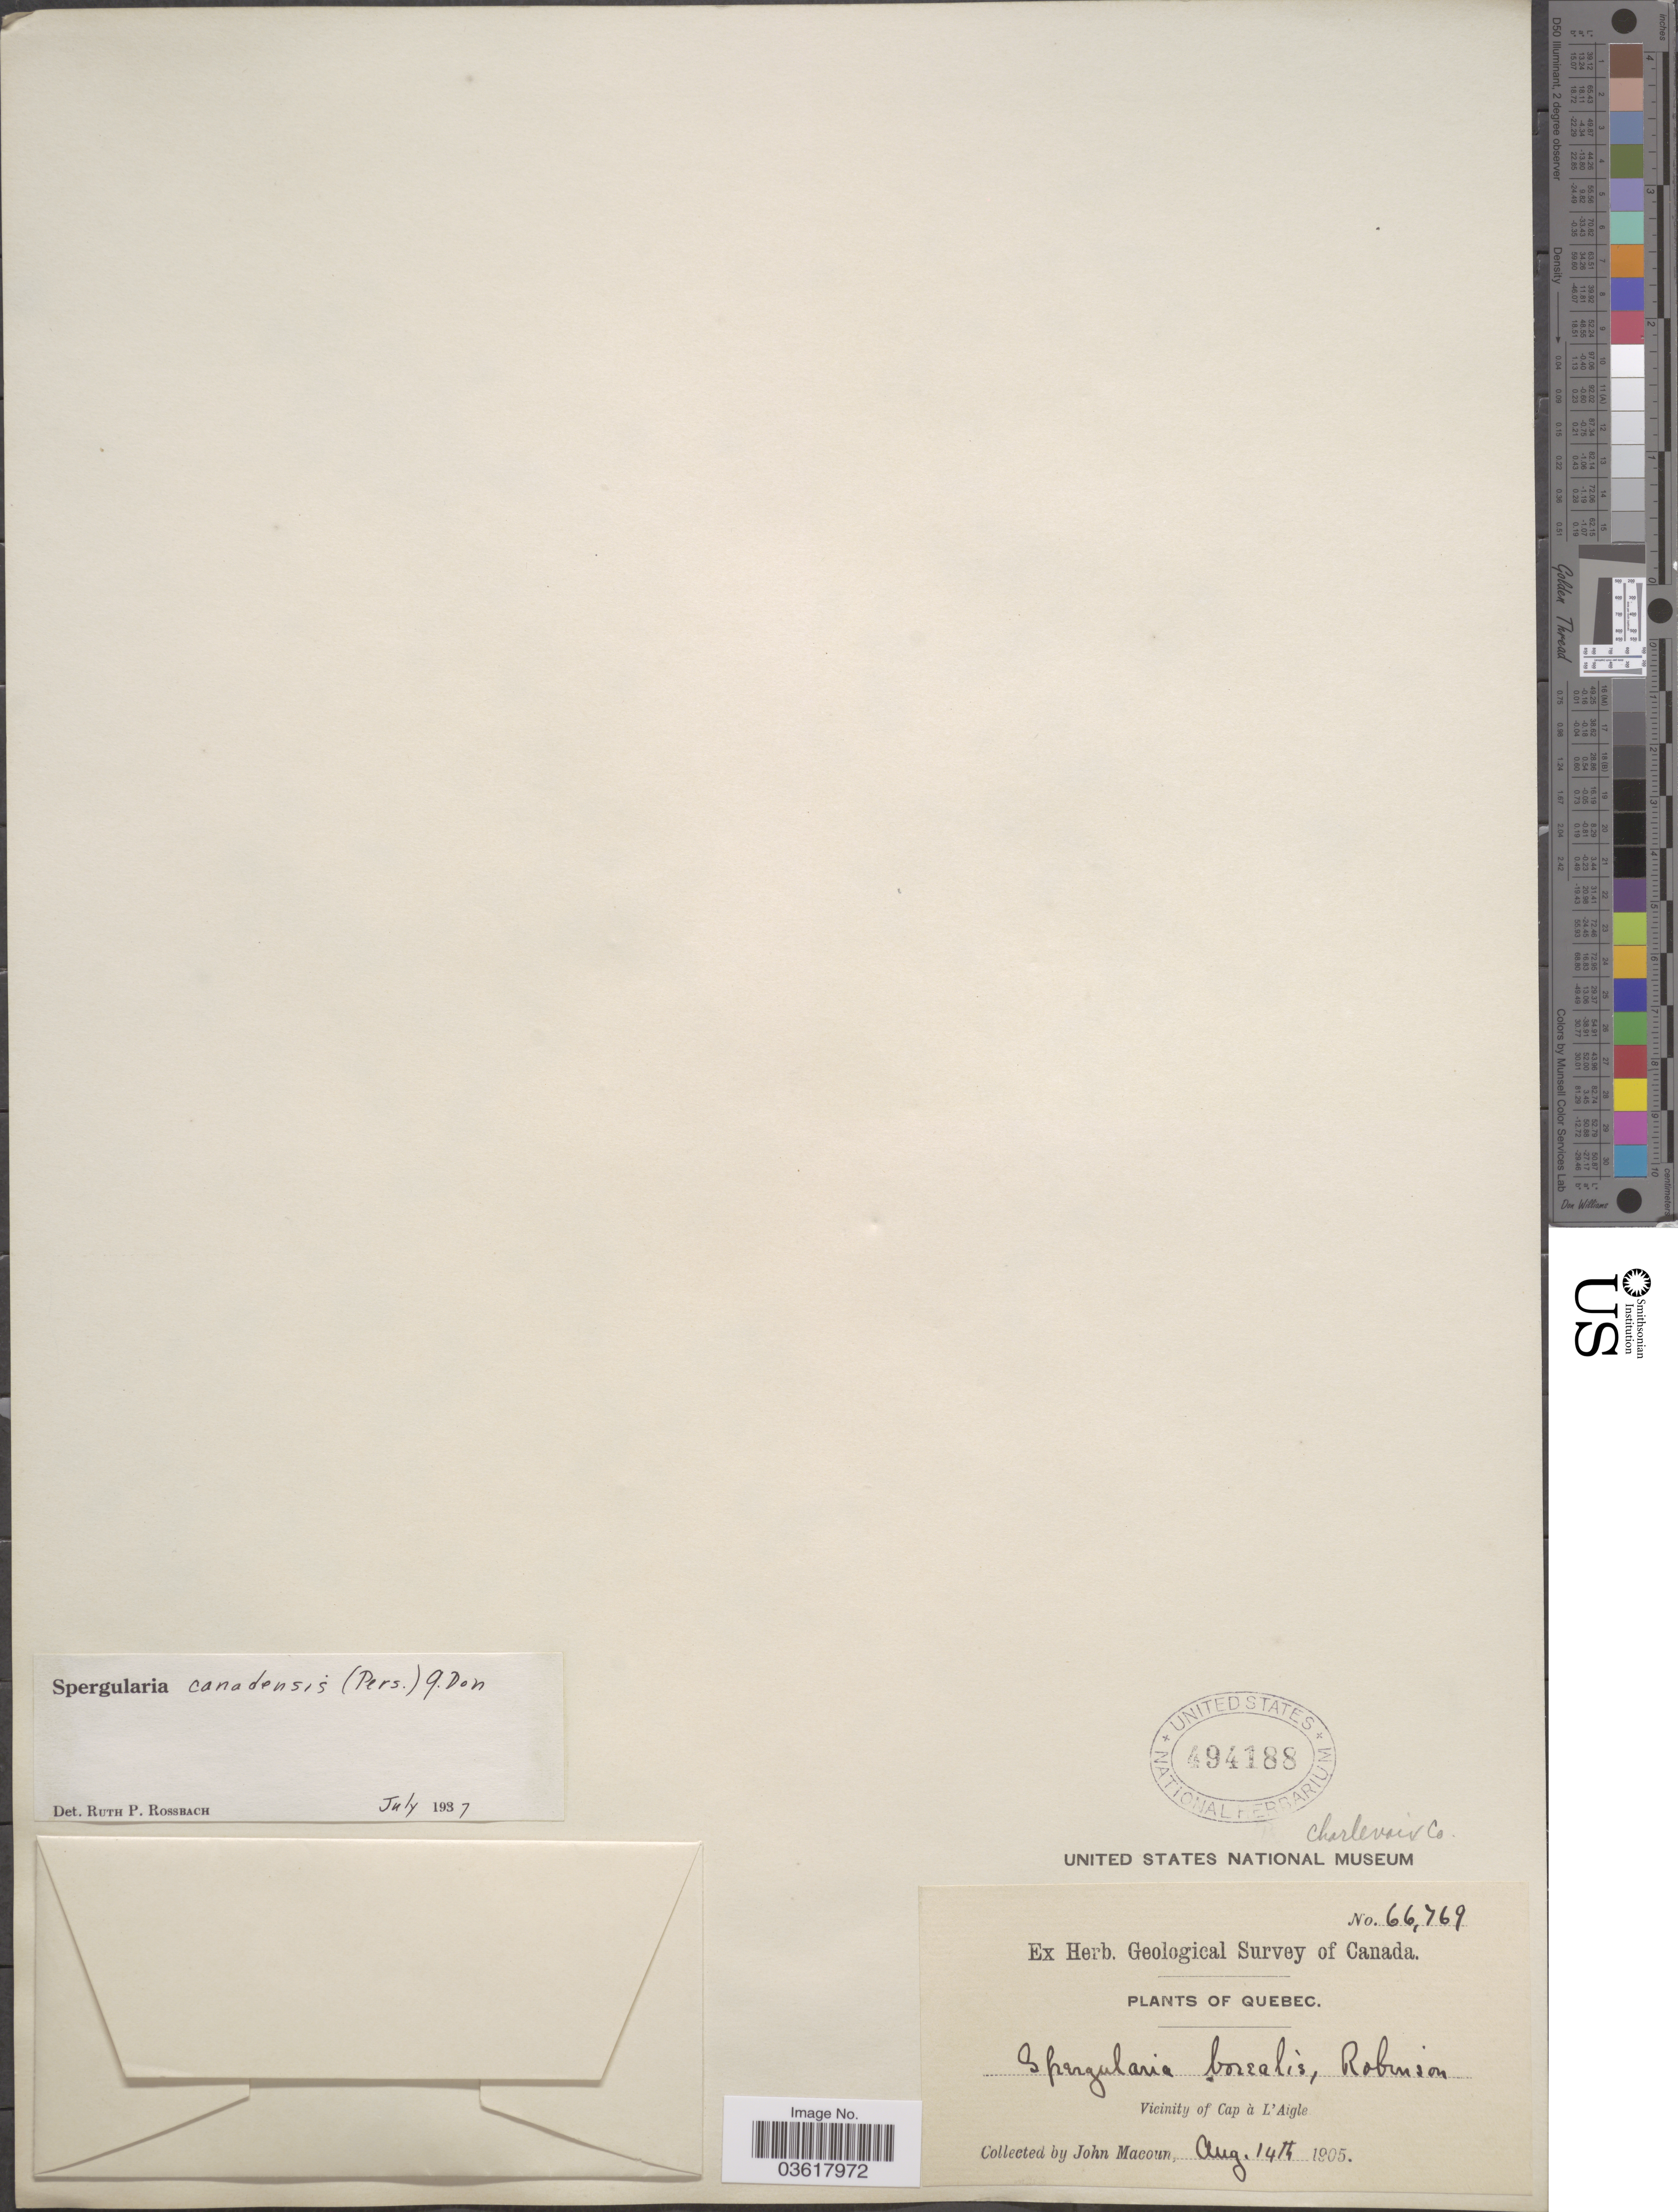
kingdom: Plantae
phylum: Tracheophyta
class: Magnoliopsida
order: Caryophyllales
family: Caryophyllaceae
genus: Spergularia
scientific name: Spergularia canadensis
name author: (Pers.) G. Don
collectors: J. Macoun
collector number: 66769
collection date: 1905-08-14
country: Canada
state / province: Quebec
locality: Vicinity of Cap à L'Aigle.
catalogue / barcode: US 494188